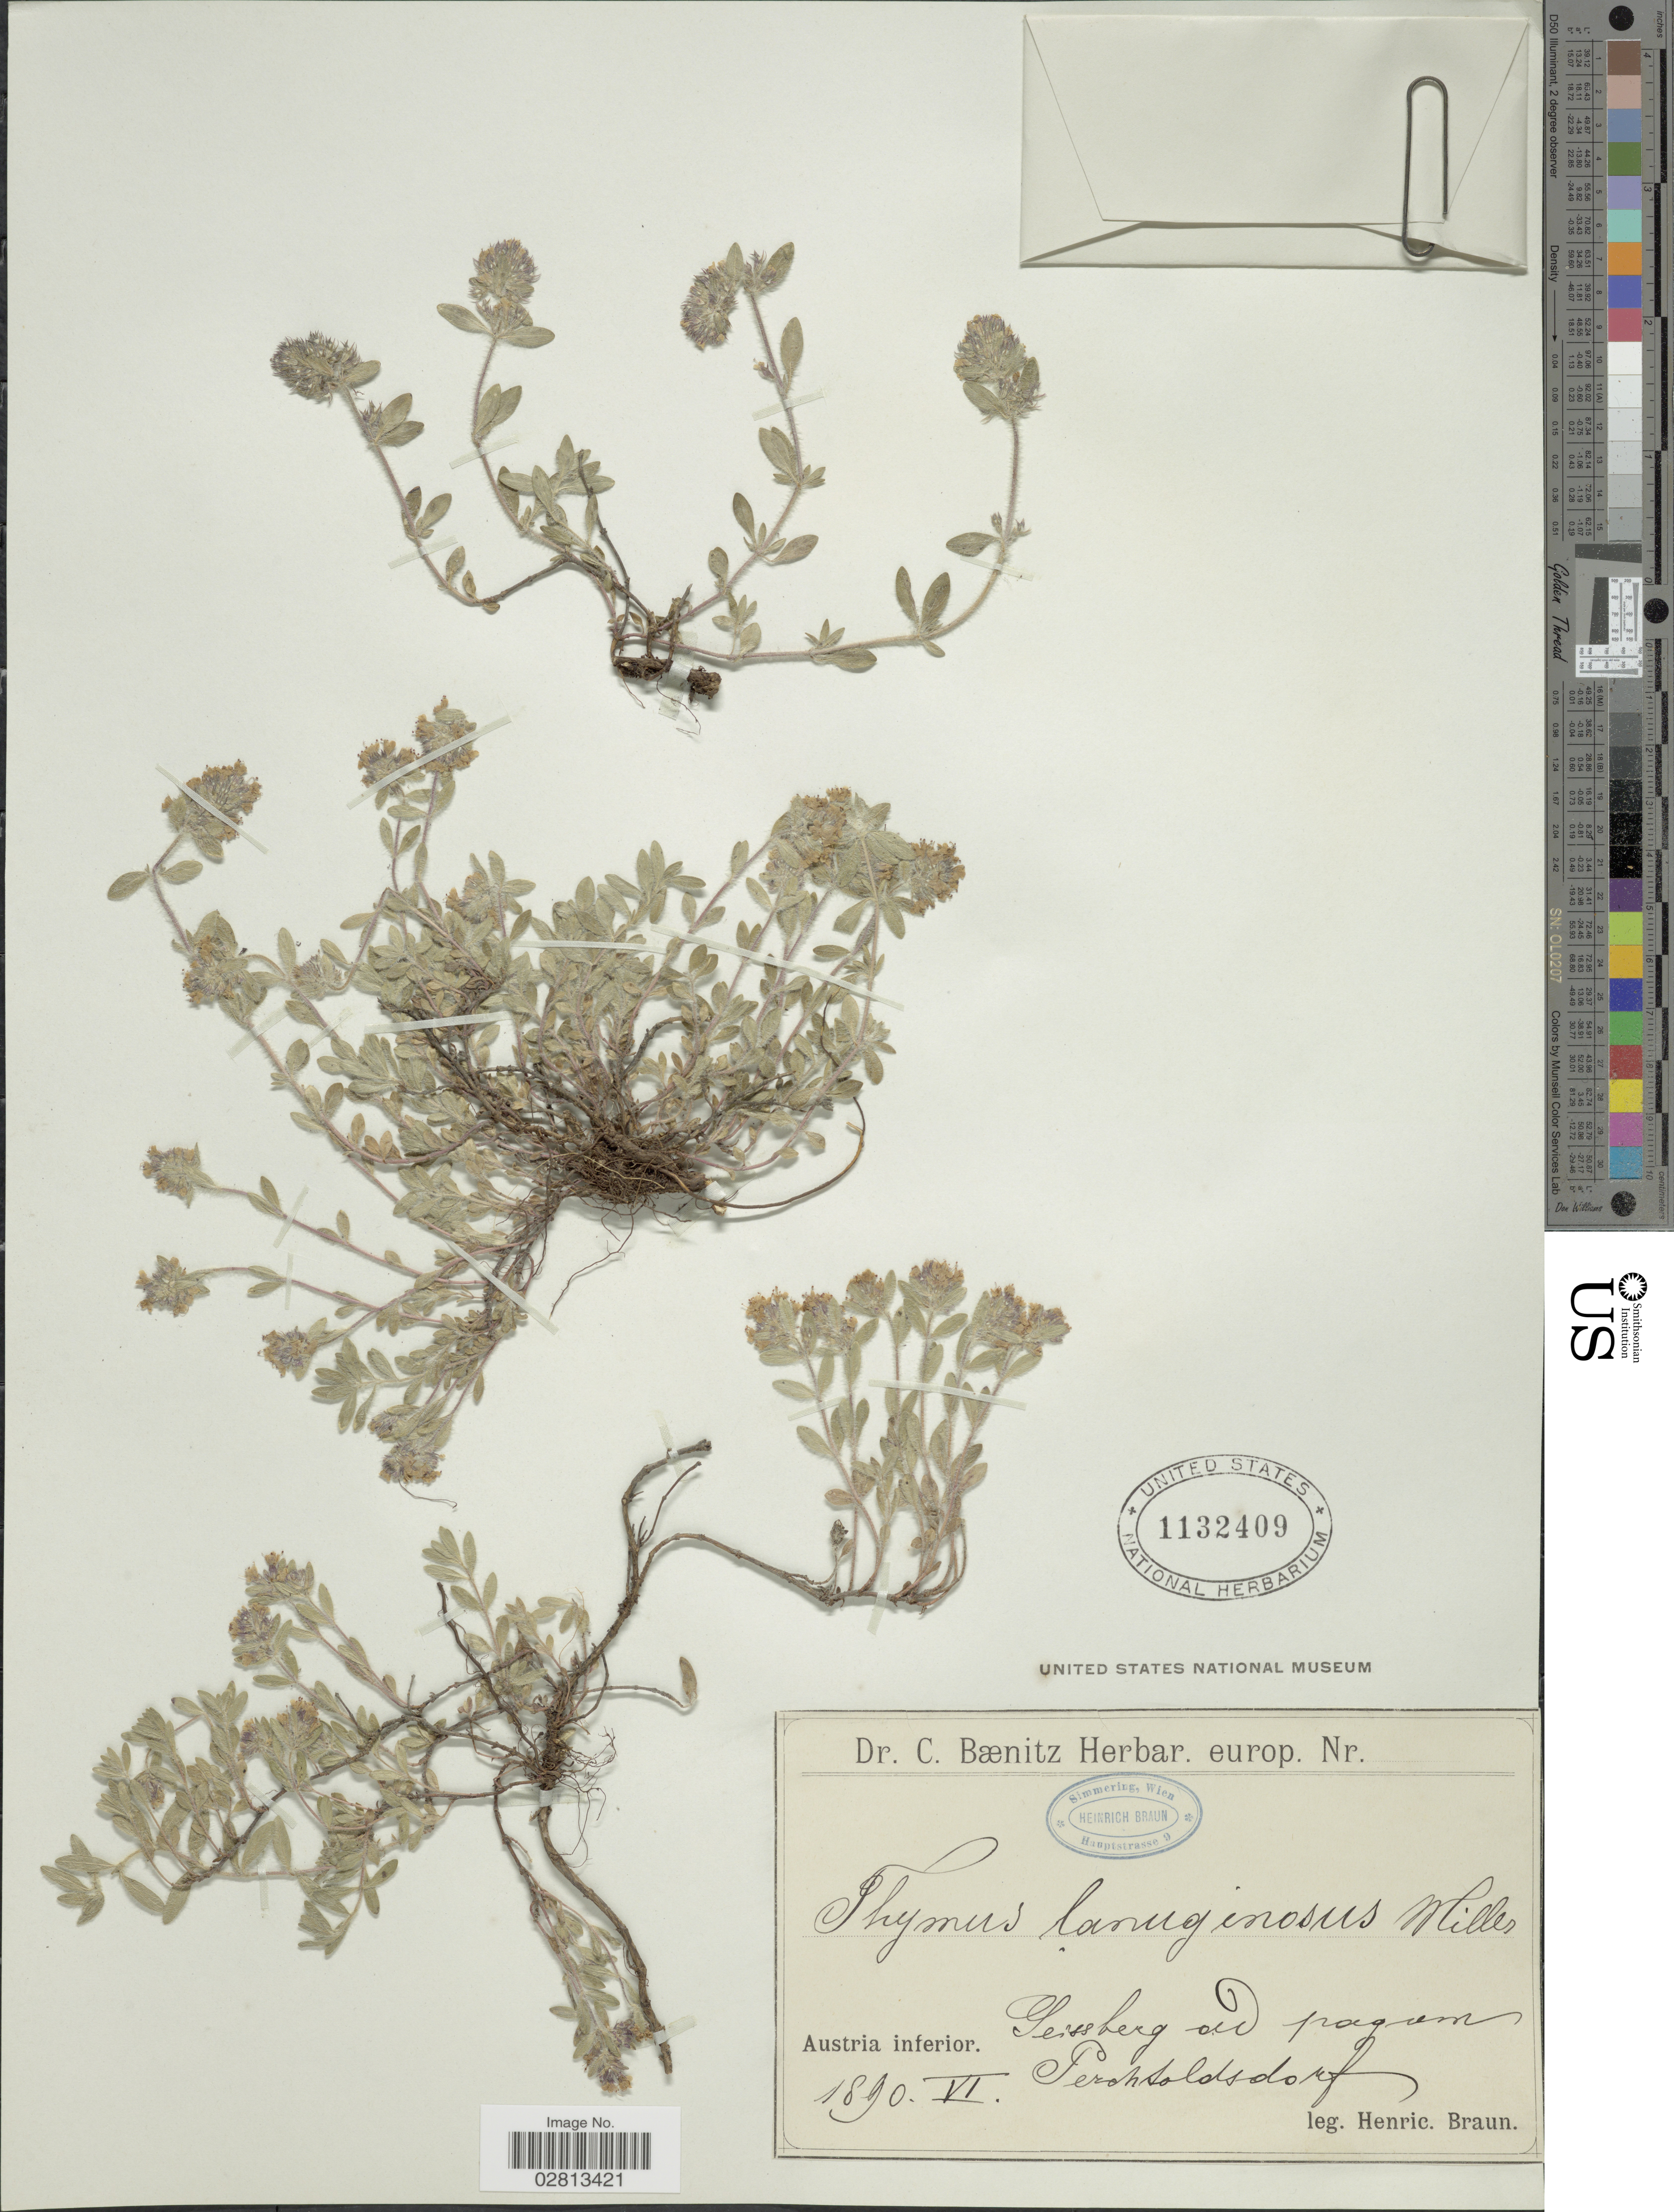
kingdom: Plantae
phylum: Tracheophyta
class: Magnoliopsida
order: Lamiales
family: Lamiaceae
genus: Thymus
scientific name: Thymus pulegioides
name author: L.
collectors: H. Braun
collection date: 1890-06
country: Austria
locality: Austria inferior. Seissberg ad pagum Perchtoldsdorf [interpreted].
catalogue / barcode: US 1132409